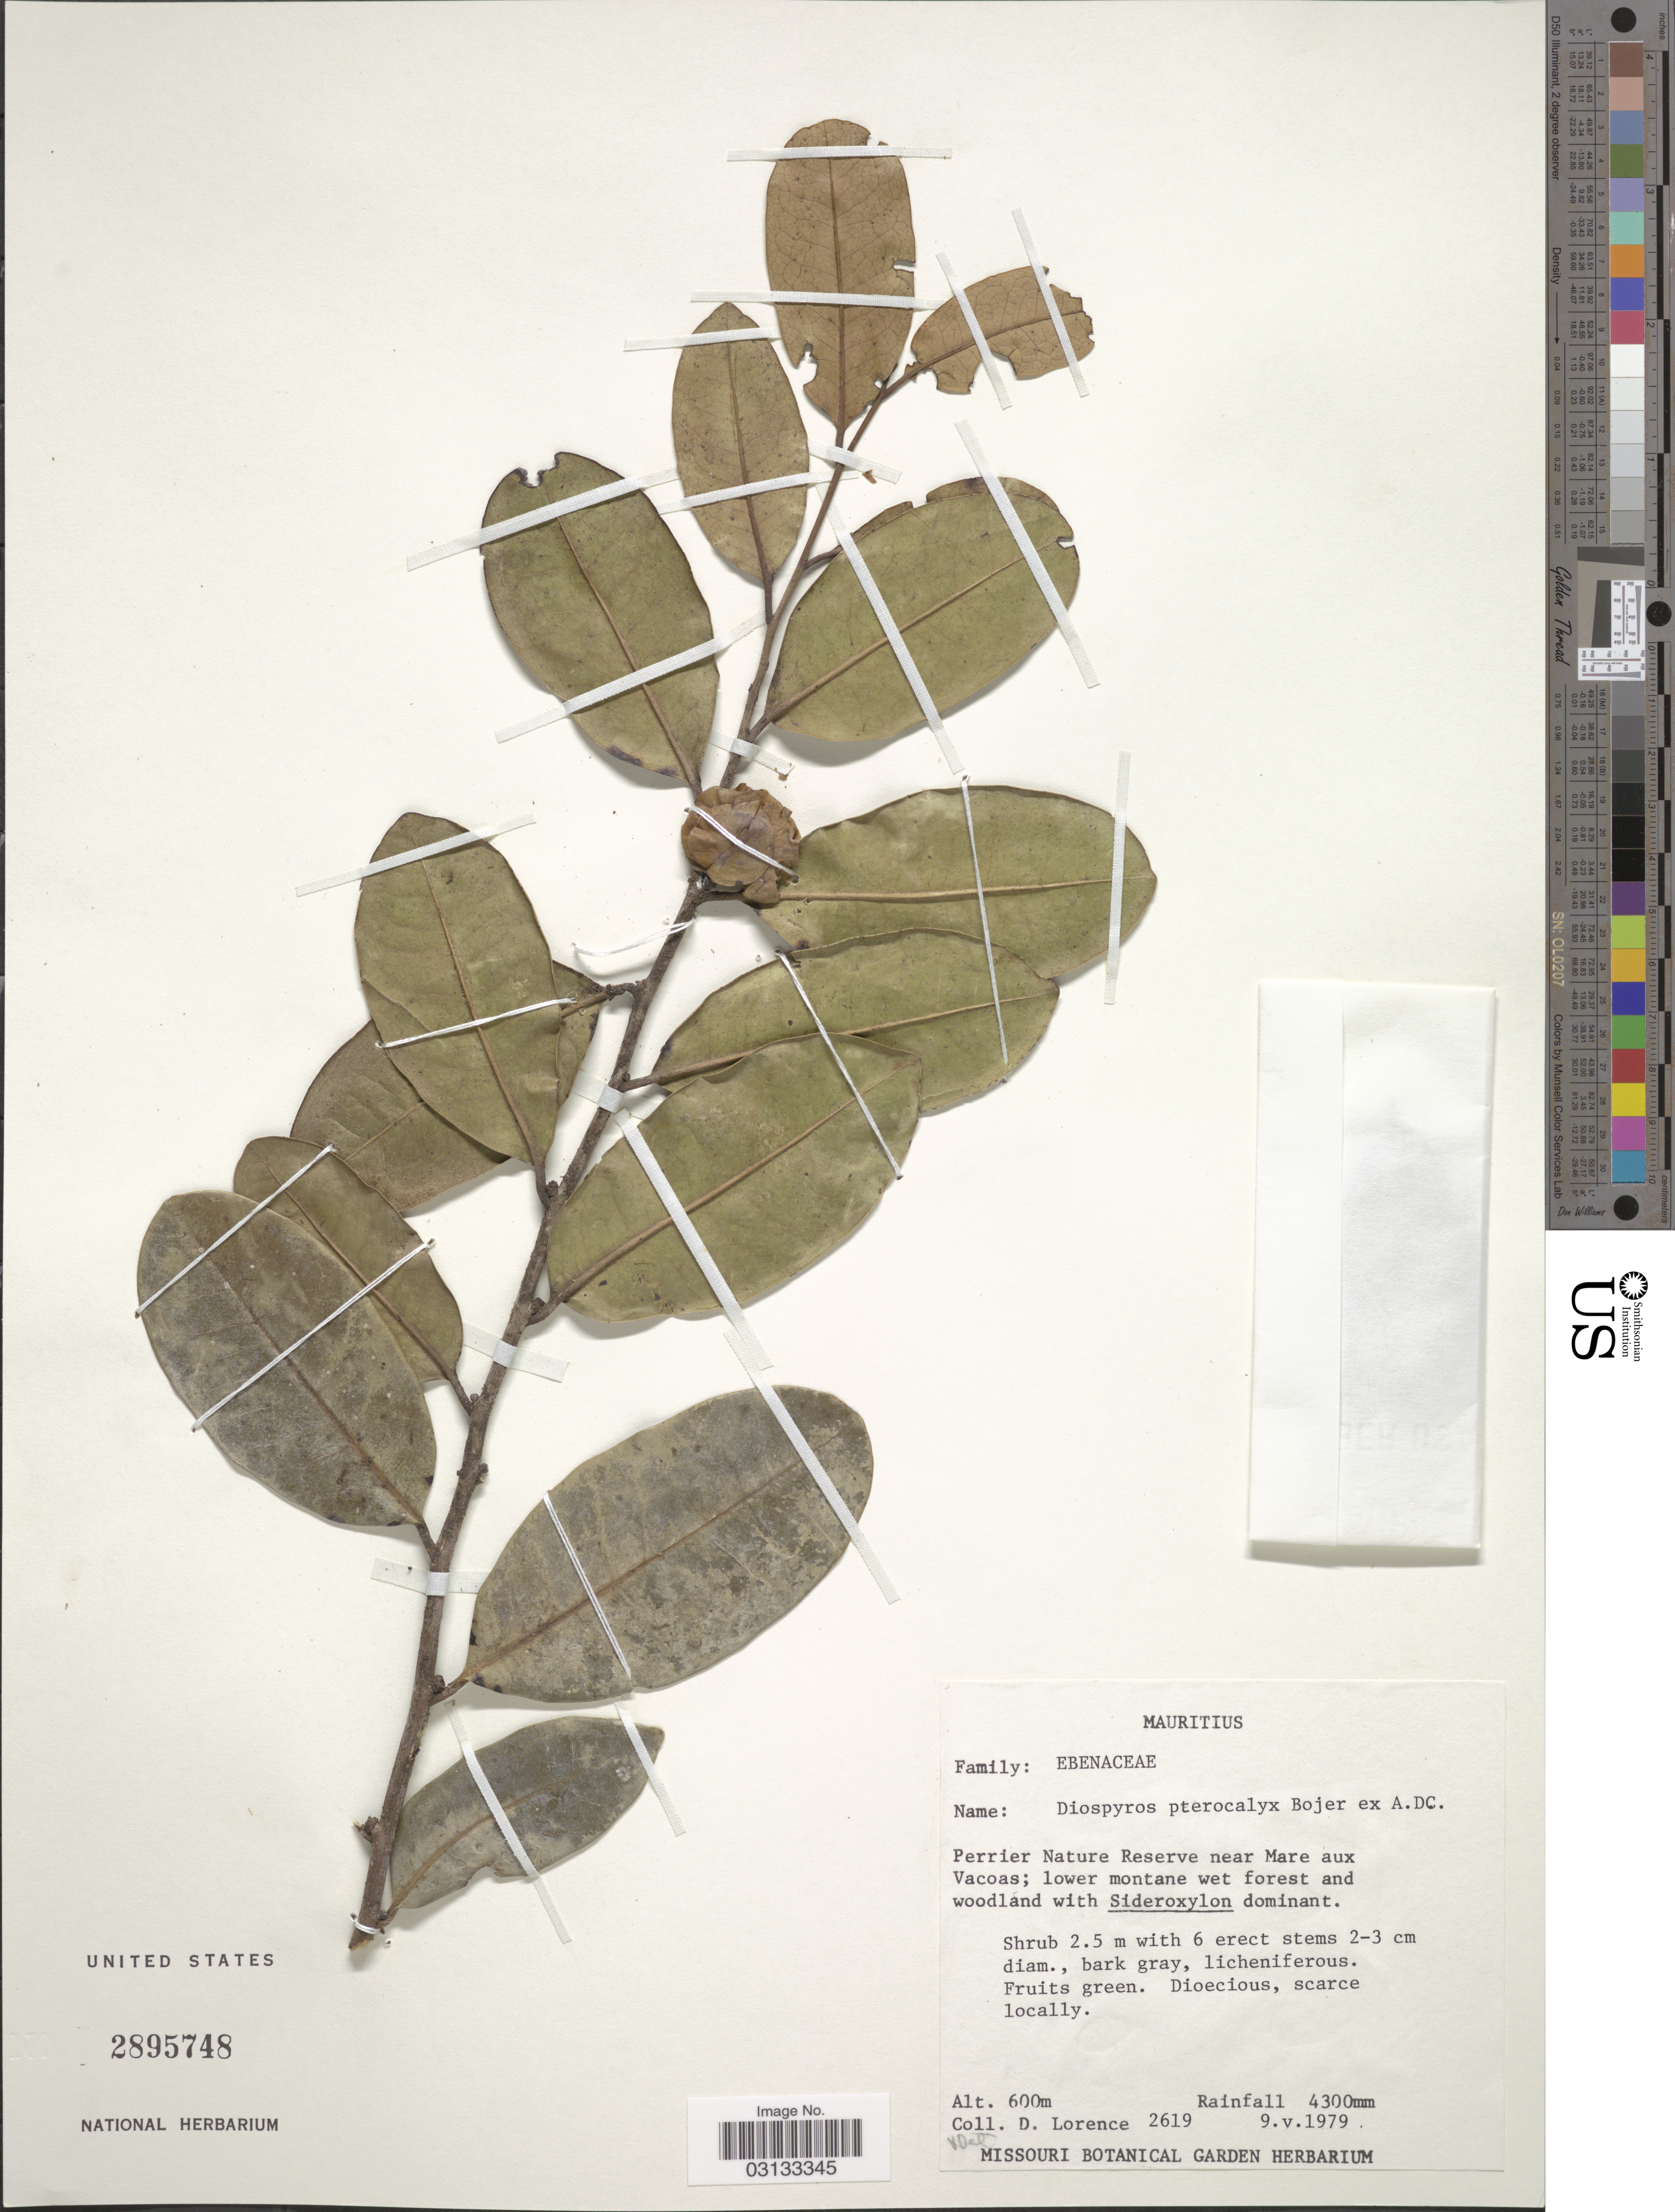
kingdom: Plantae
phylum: Tracheophyta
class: Magnoliopsida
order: Ericales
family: Ebenaceae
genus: Diospyros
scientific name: Diospyros pterocalyx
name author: Bojer ex A. DC.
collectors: D. Lorence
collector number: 2619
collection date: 1979-05-09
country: Mauritius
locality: Perrier Nature Reserve near Mare aux Vacoas.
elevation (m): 600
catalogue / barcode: US 2895748